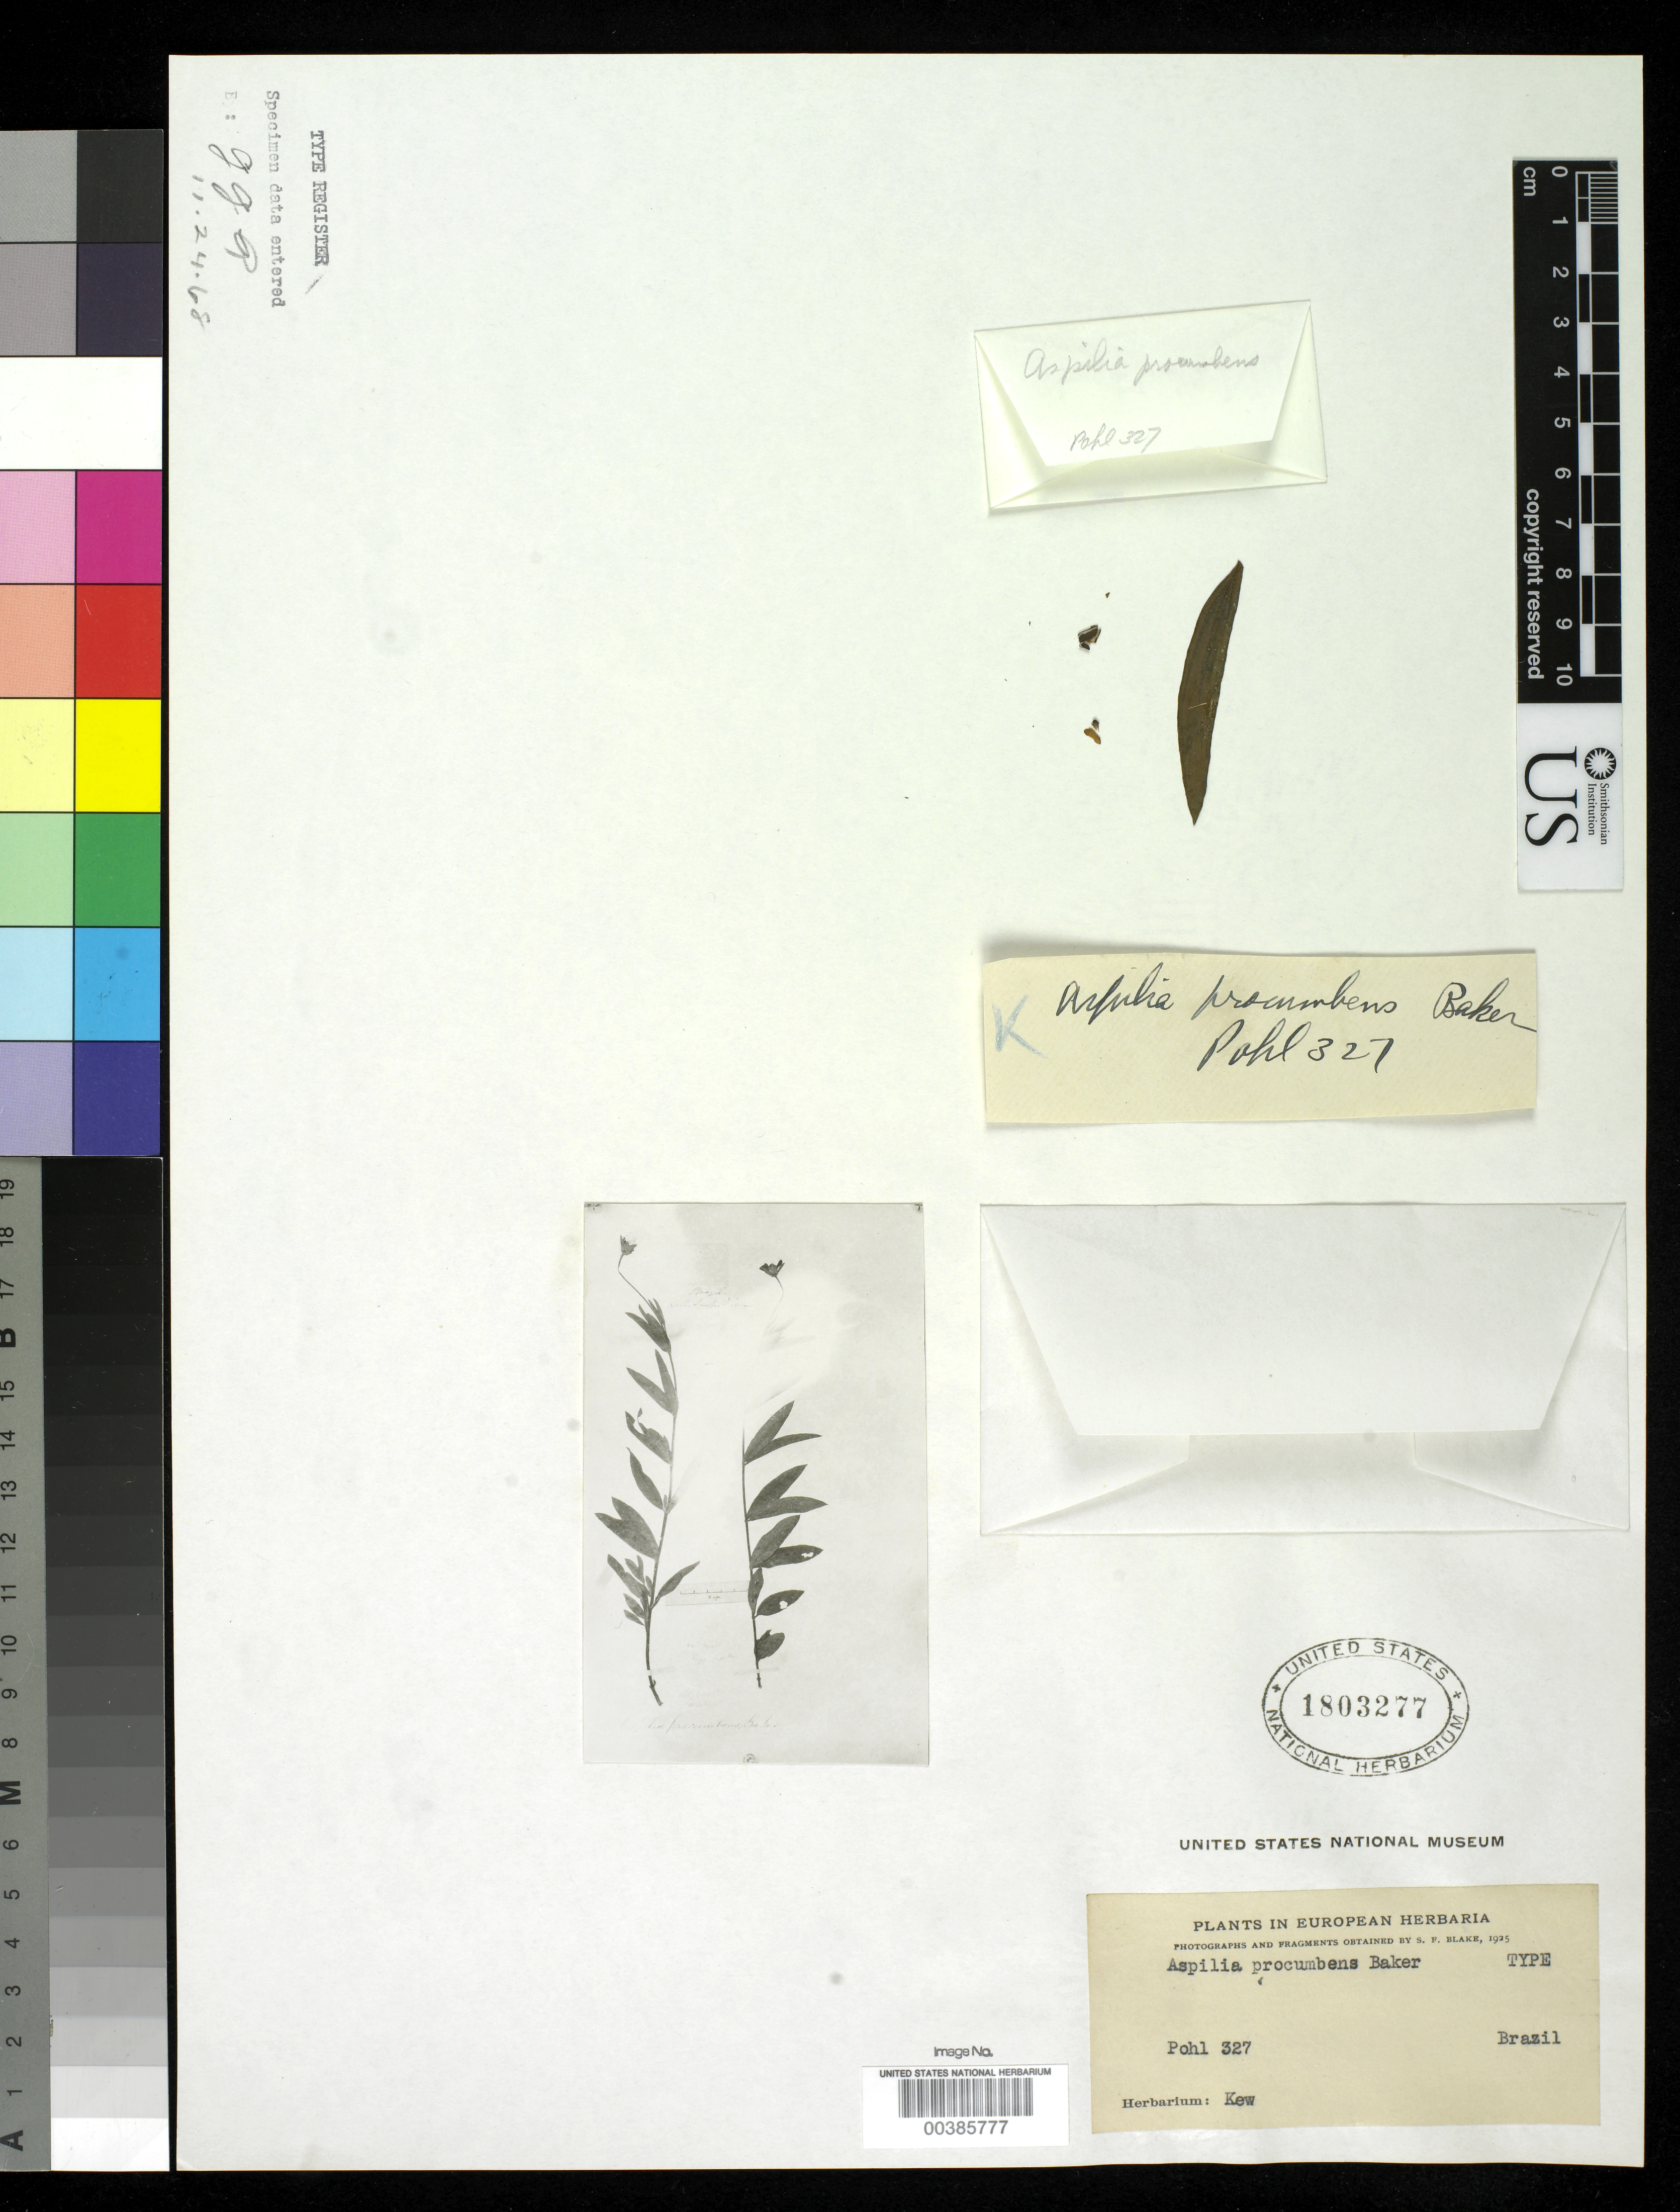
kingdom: Plantae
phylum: Tracheophyta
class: Magnoliopsida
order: Asterales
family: Asteraceae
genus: Aspilia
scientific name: Aspilia procumbens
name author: Baker in Mart.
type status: Type Fragment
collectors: J. B. E. Pohl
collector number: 327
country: Brazil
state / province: Minas Gerais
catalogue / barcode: US 1803277